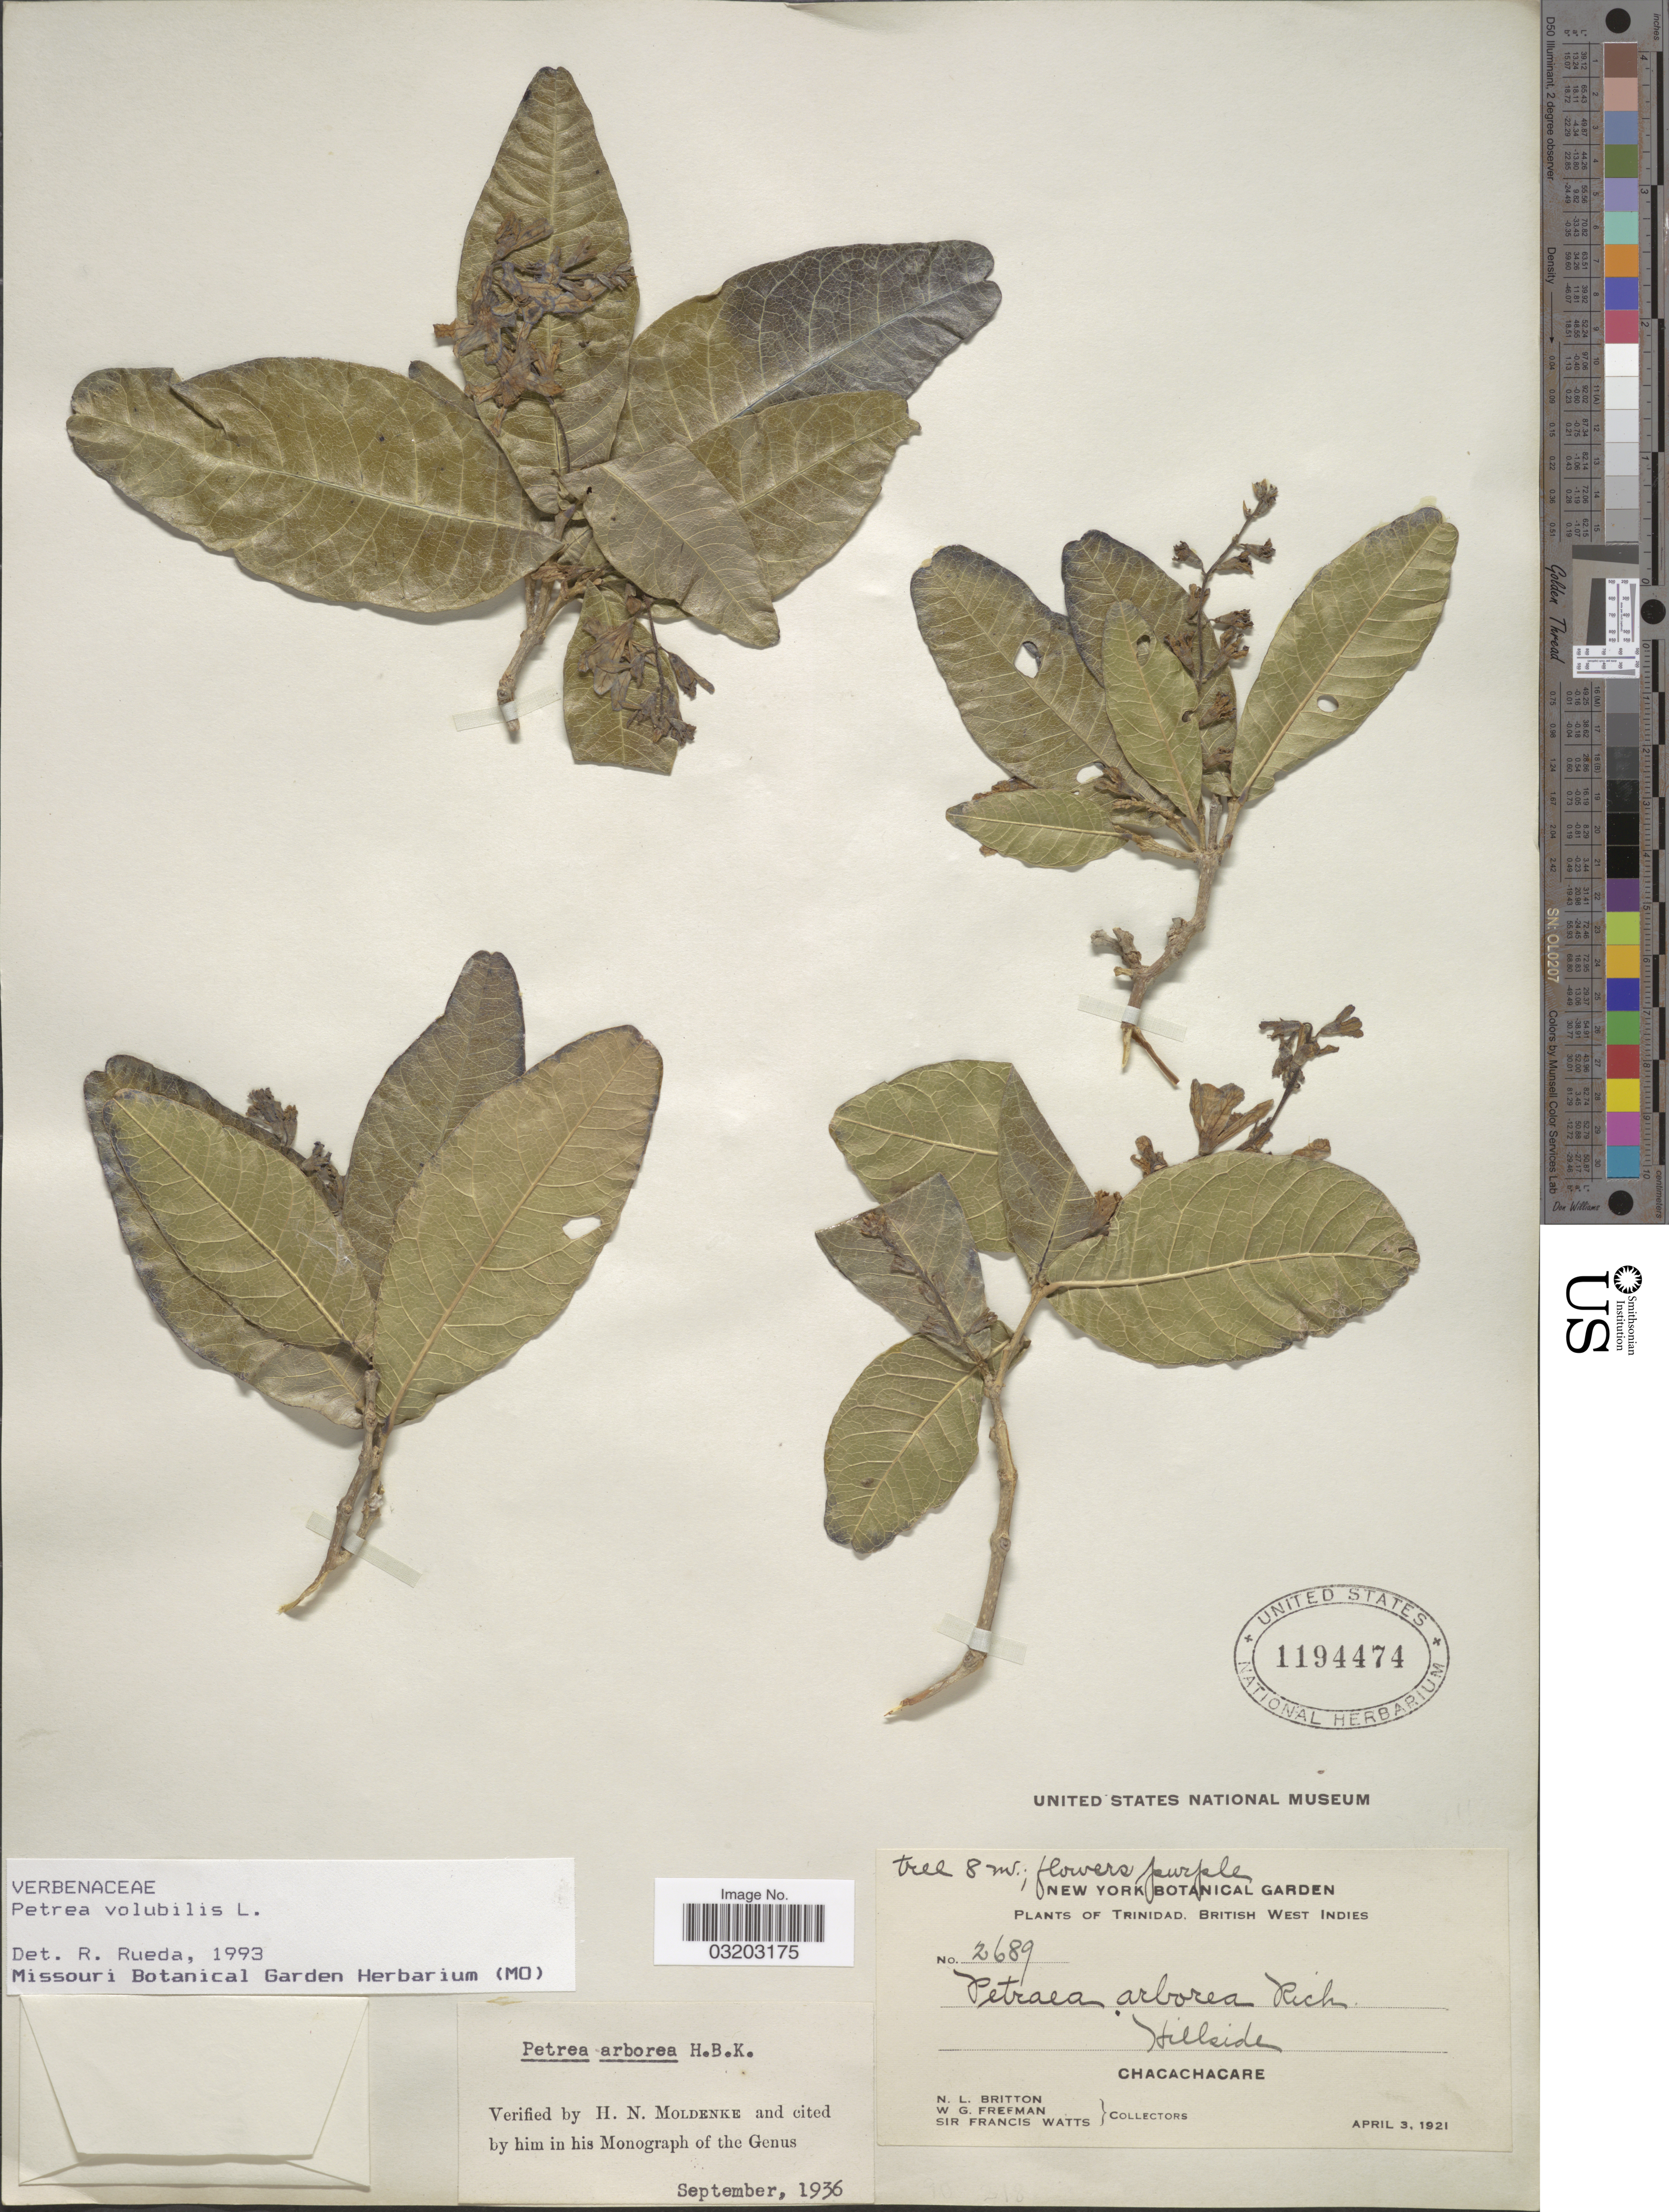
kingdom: Plantae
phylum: Tracheophyta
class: Magnoliopsida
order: Lamiales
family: Verbenaceae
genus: Petrea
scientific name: Petrea volubilis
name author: L.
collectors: N. Britton, W. Freeman & F. Watts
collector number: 2689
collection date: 1921-04-03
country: Trinidad and Tobago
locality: Trinidad, British West Indies. Chacachacare.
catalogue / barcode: US 1194474